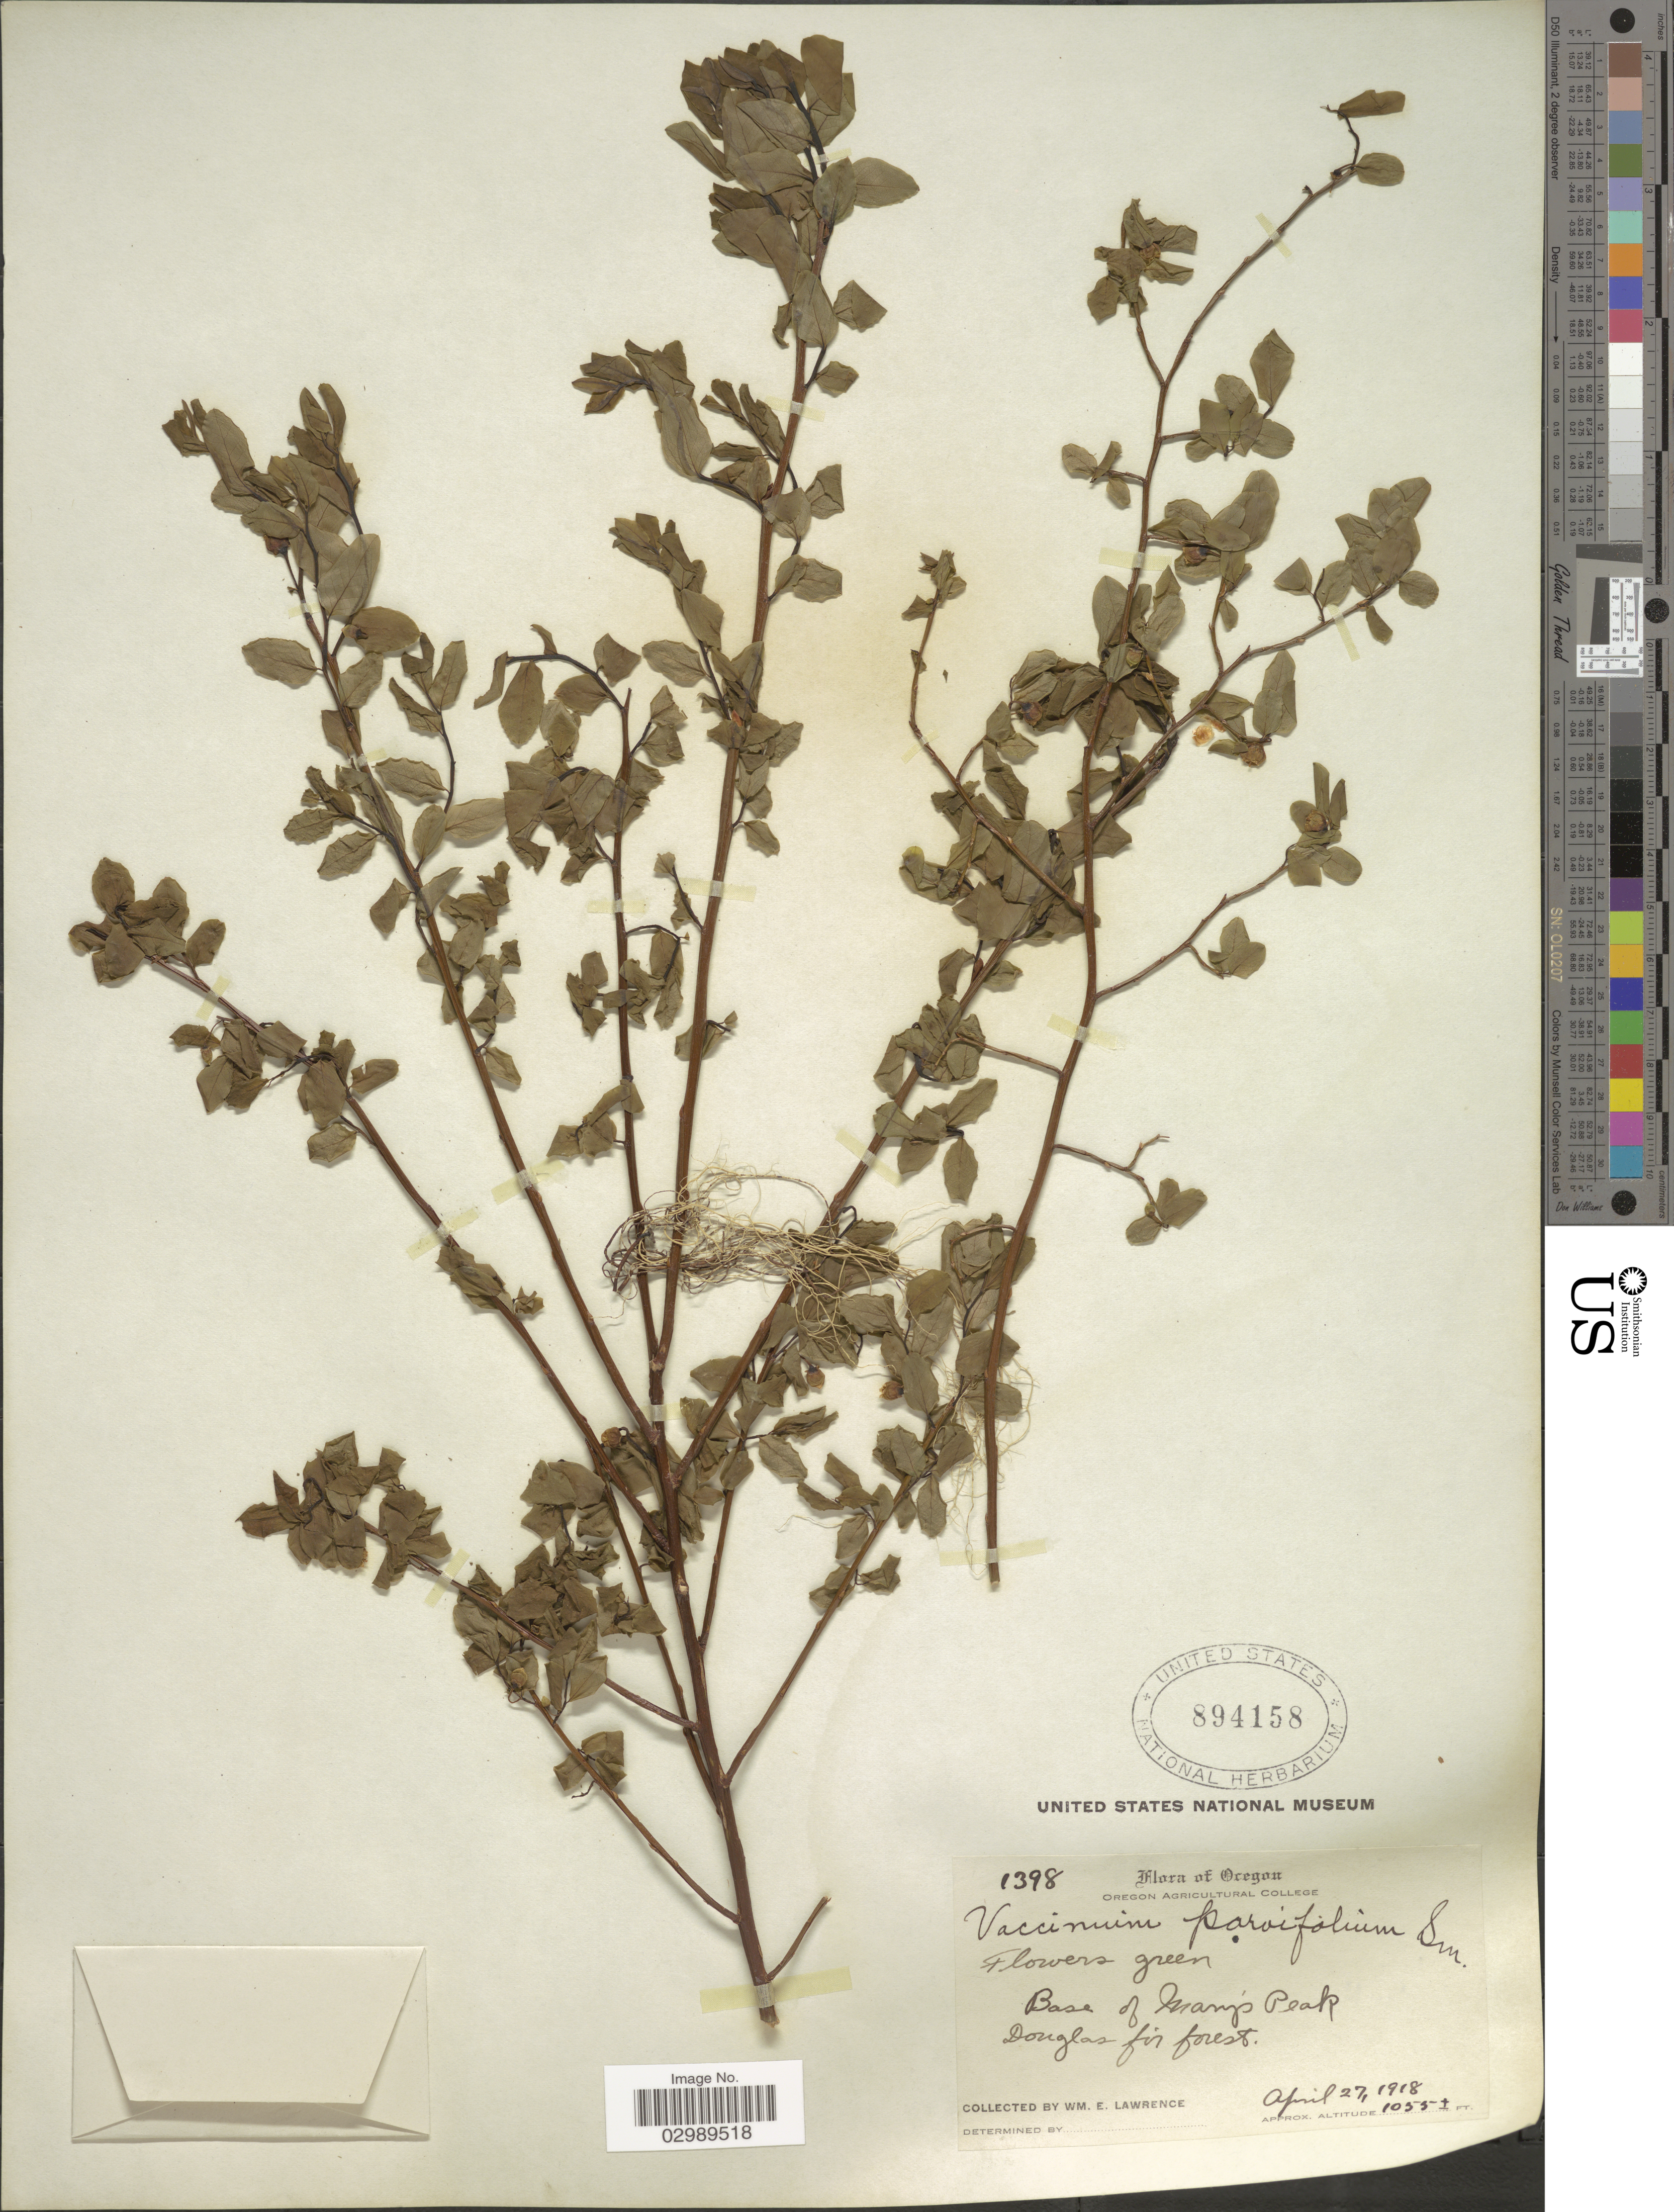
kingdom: Plantae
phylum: Tracheophyta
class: Magnoliopsida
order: Ericales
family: Ericaceae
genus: Vaccinium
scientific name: Vaccinium parvifolium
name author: Small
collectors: W. Lawrence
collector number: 1398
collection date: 1918-04-27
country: United States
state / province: Oregon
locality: Base of Mary's Peak, Douglas fir forest.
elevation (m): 322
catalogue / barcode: US 894158